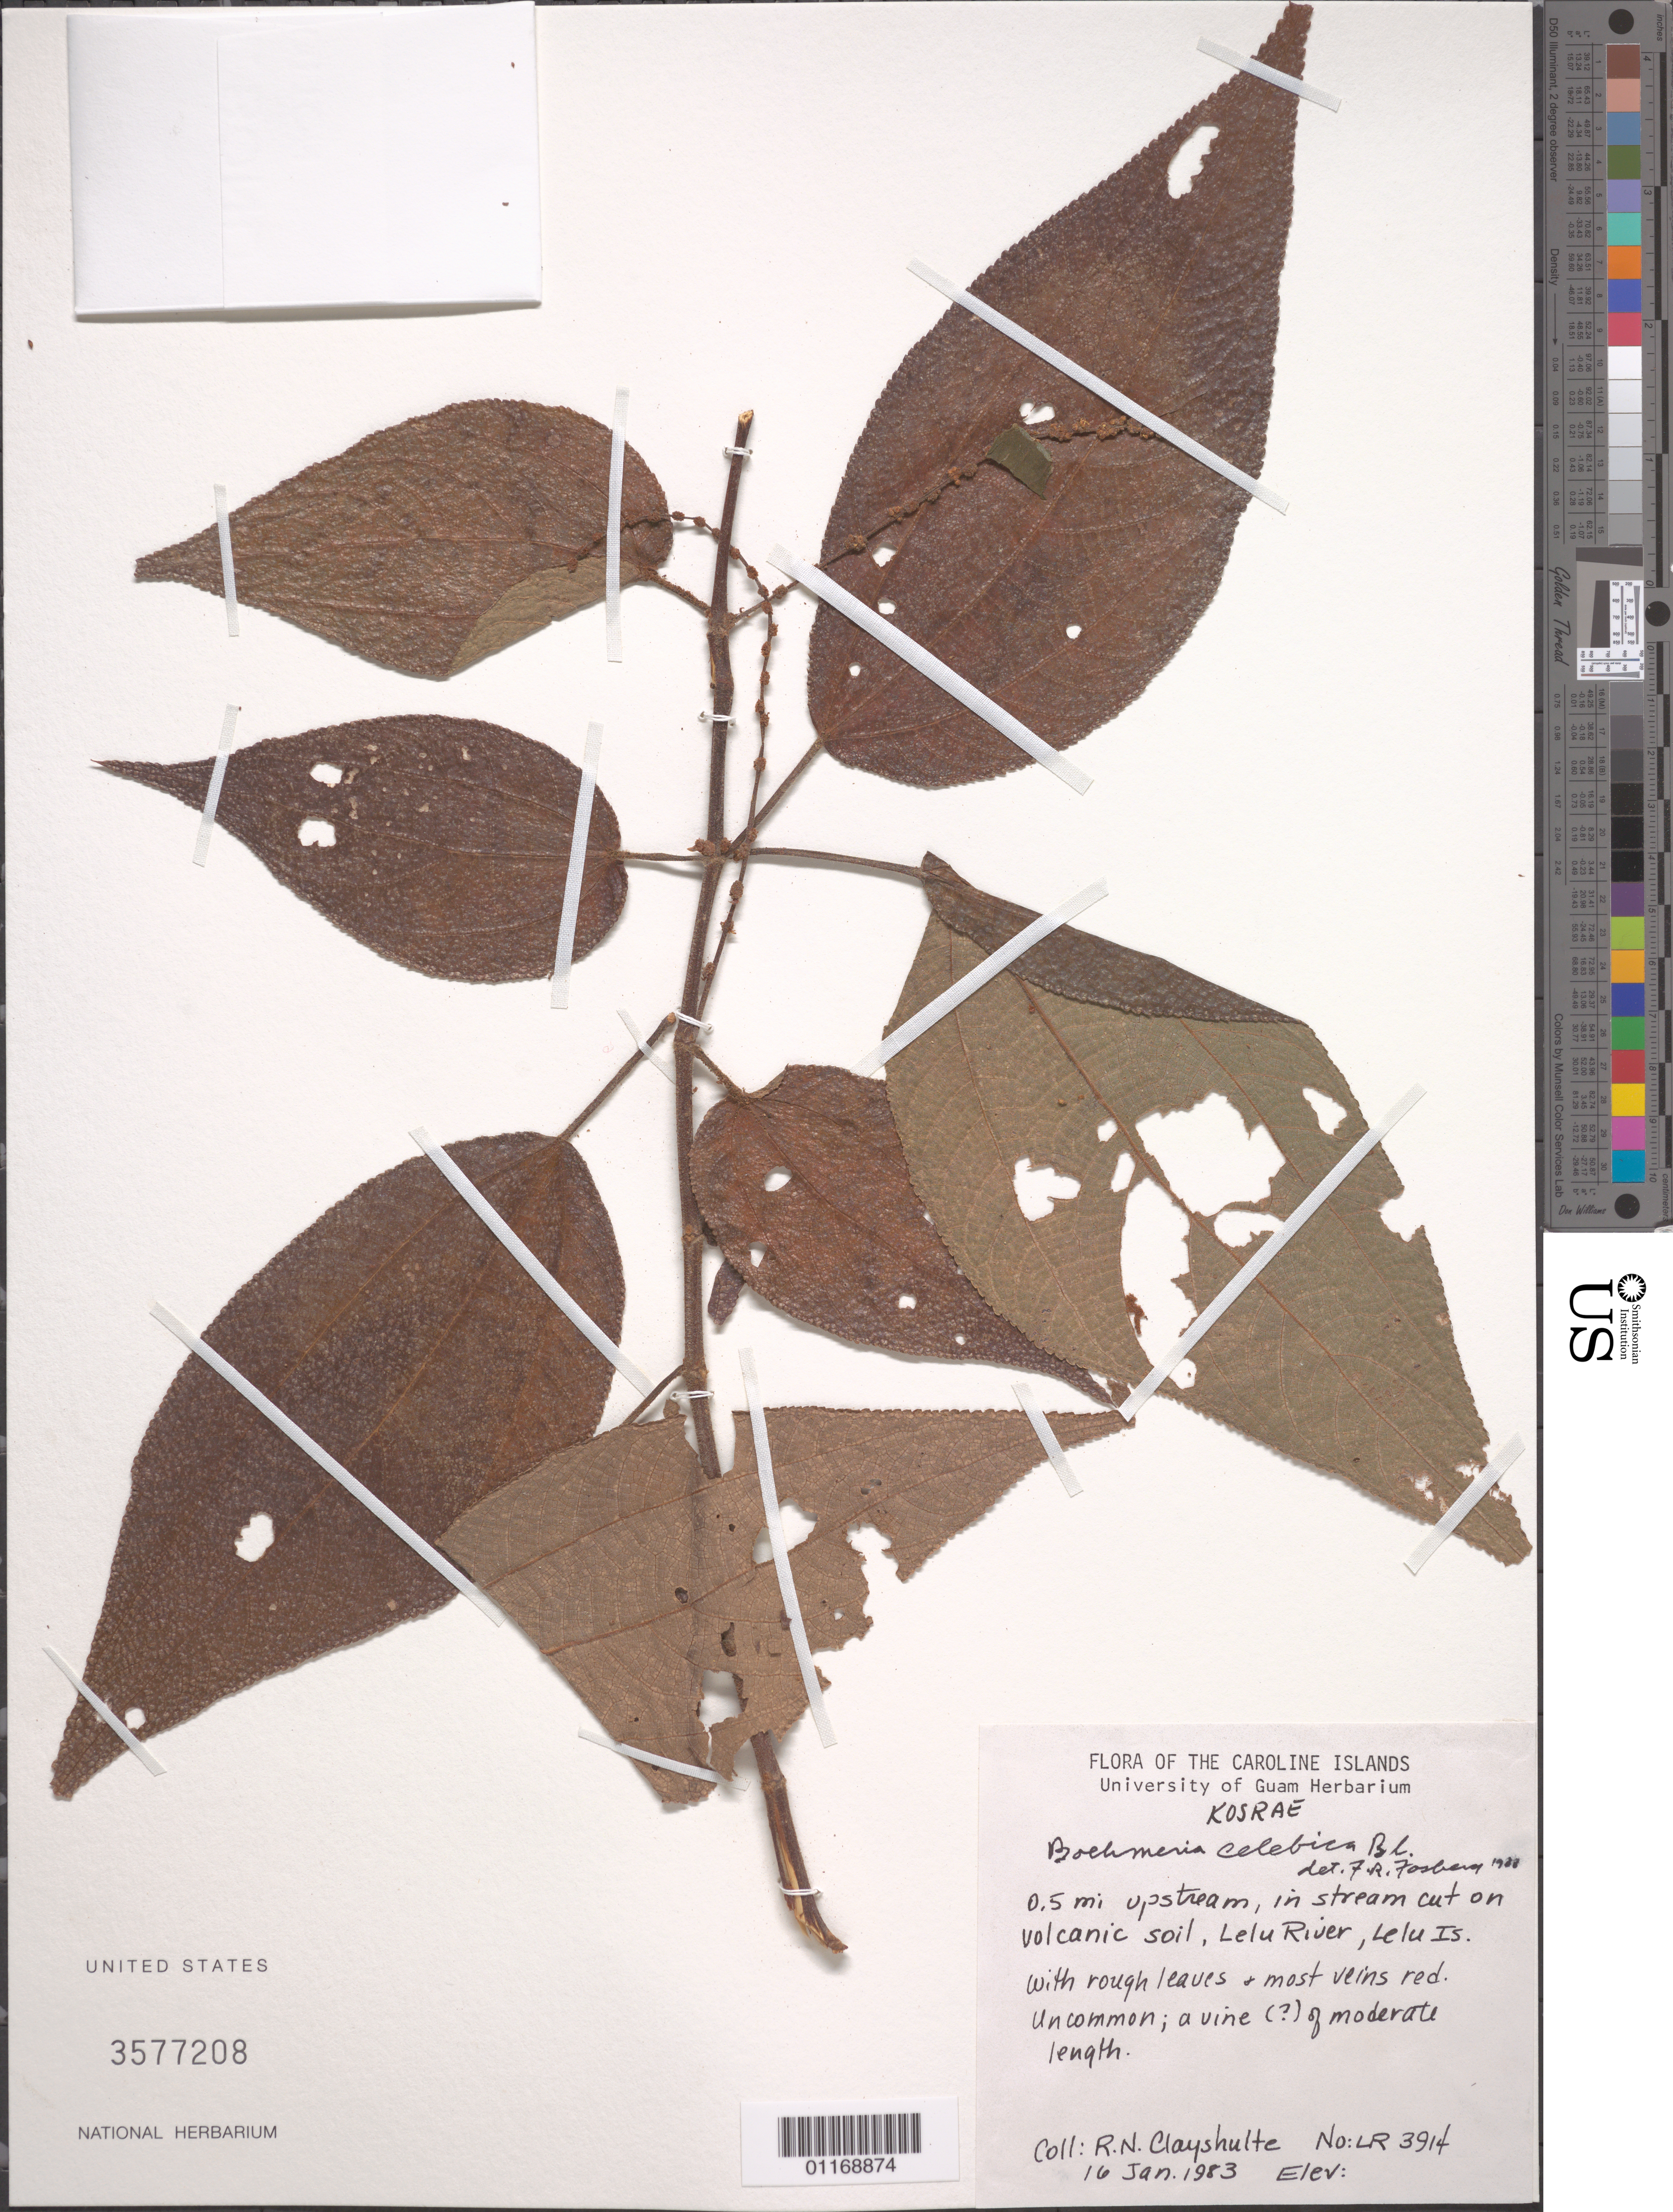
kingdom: Plantae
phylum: Tracheophyta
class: Magnoliopsida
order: Rosales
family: Urticaceae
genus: Boehmeria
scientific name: Boehmeria celebica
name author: Blume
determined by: Fosberg, F. R.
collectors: R. Clayshulte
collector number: LR3914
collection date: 1983-01-16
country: Micronesia, Federated States of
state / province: Kosrae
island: Lelu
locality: Lelu Island, Lelu River, 0.5 mi upstream.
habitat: In stream cut on volcanic soil.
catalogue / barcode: US 3577208